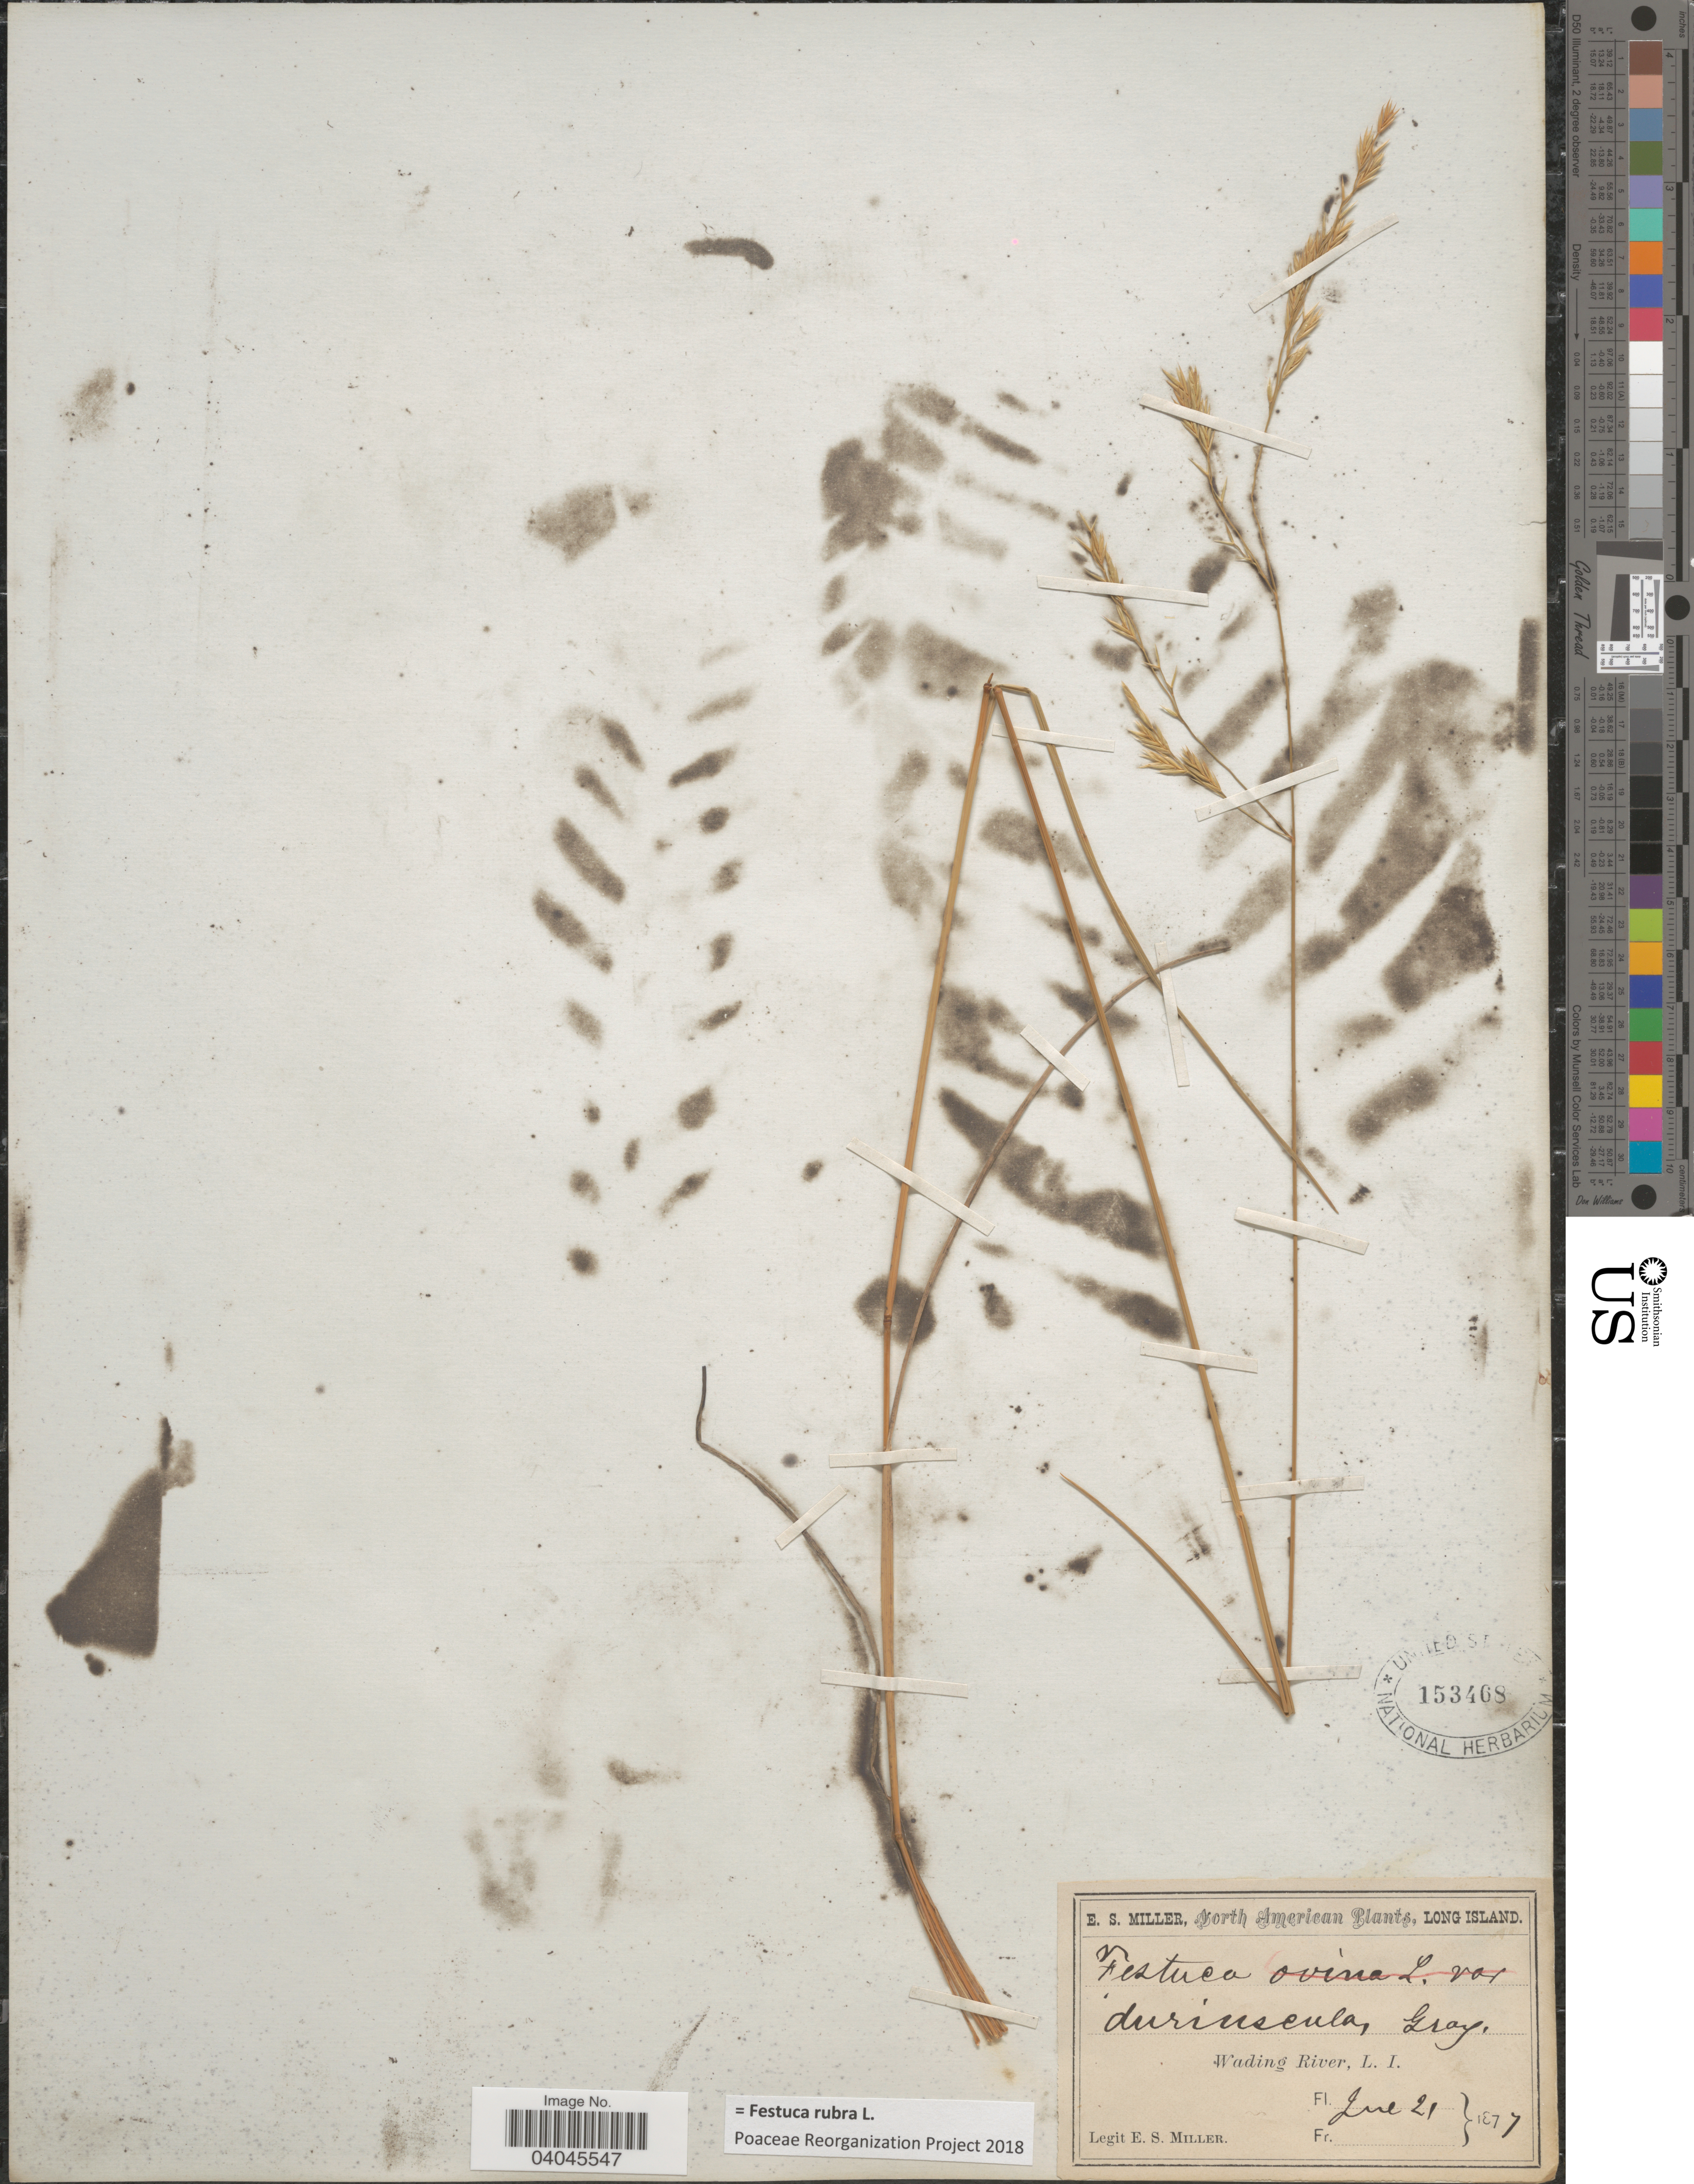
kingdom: Plantae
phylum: Tracheophyta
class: Liliopsida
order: Poales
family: Poaceae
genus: Festuca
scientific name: Festuca rubra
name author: L.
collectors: E. S. Miller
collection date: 1877-06-21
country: United States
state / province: New York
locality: Wading River, Long Island.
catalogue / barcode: US 153468